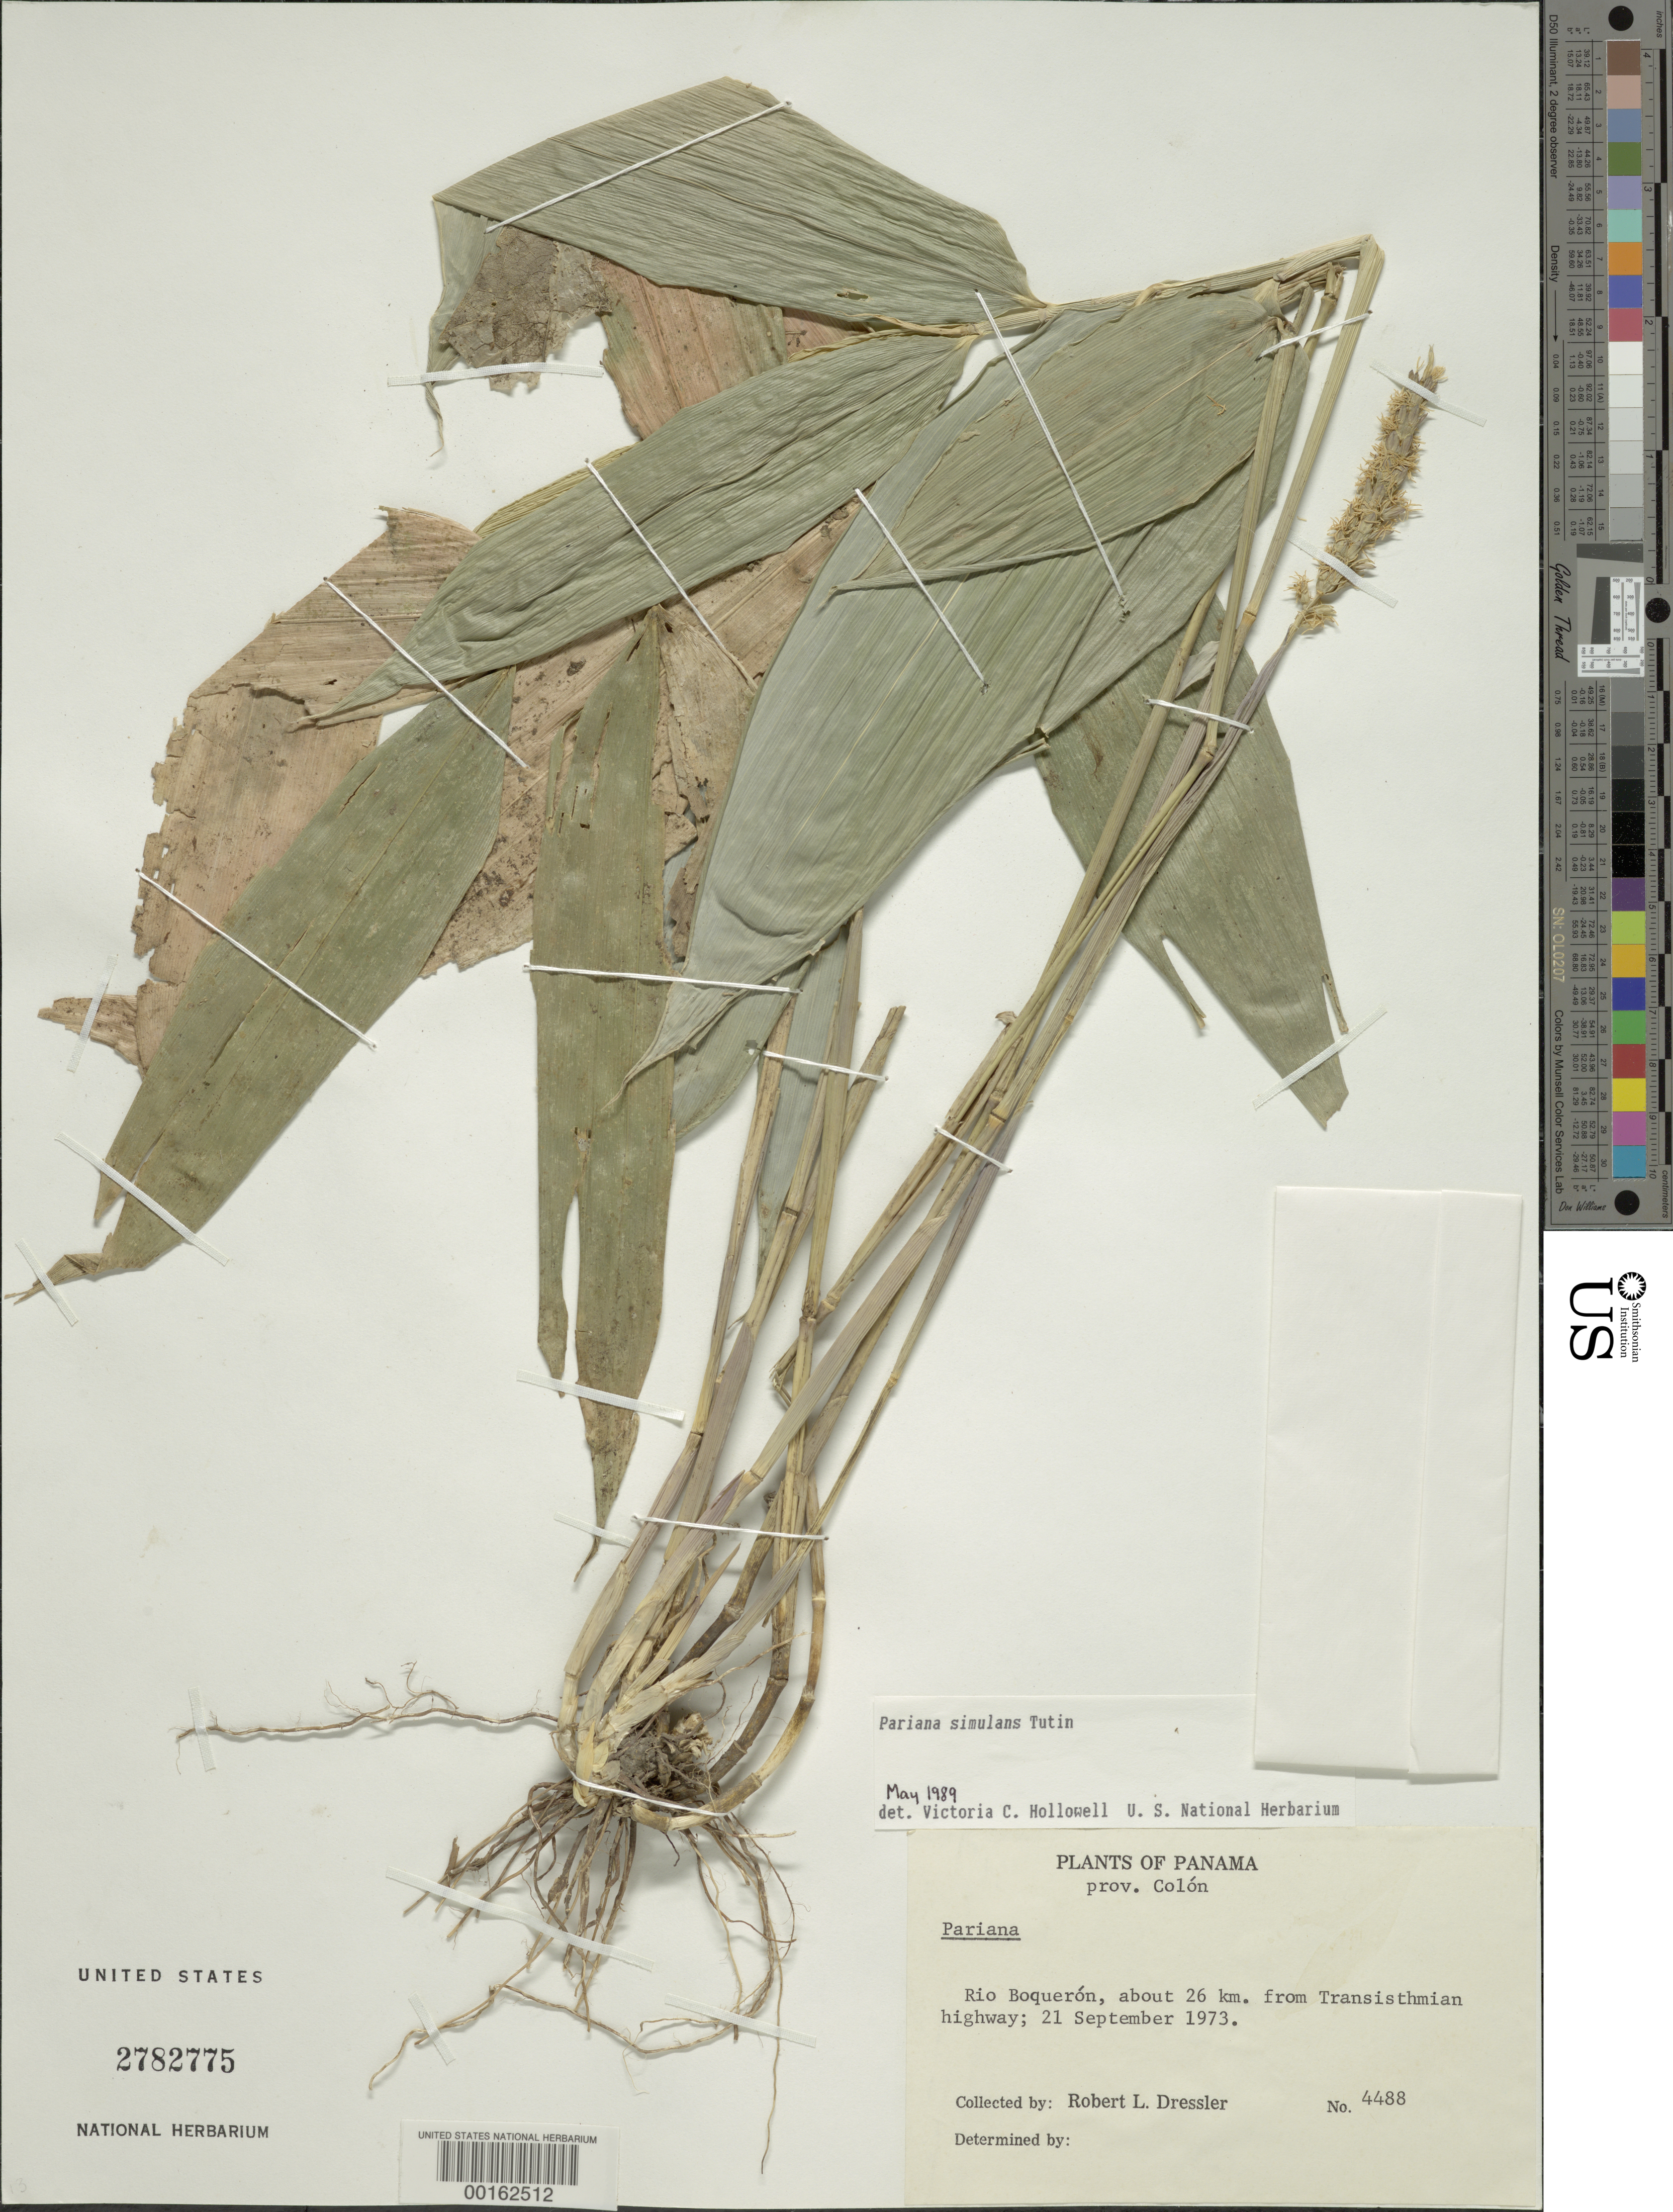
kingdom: Plantae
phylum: Tracheophyta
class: Liliopsida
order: Poales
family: Poaceae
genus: Pariana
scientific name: Pariana simulans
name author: Tutin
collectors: R. Dressler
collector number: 4488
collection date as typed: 21 Sep 1973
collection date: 1973-09-21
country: Panama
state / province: Colón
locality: Rio Boqueron, 26 km from Trans-Isthmian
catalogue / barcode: US 2782775